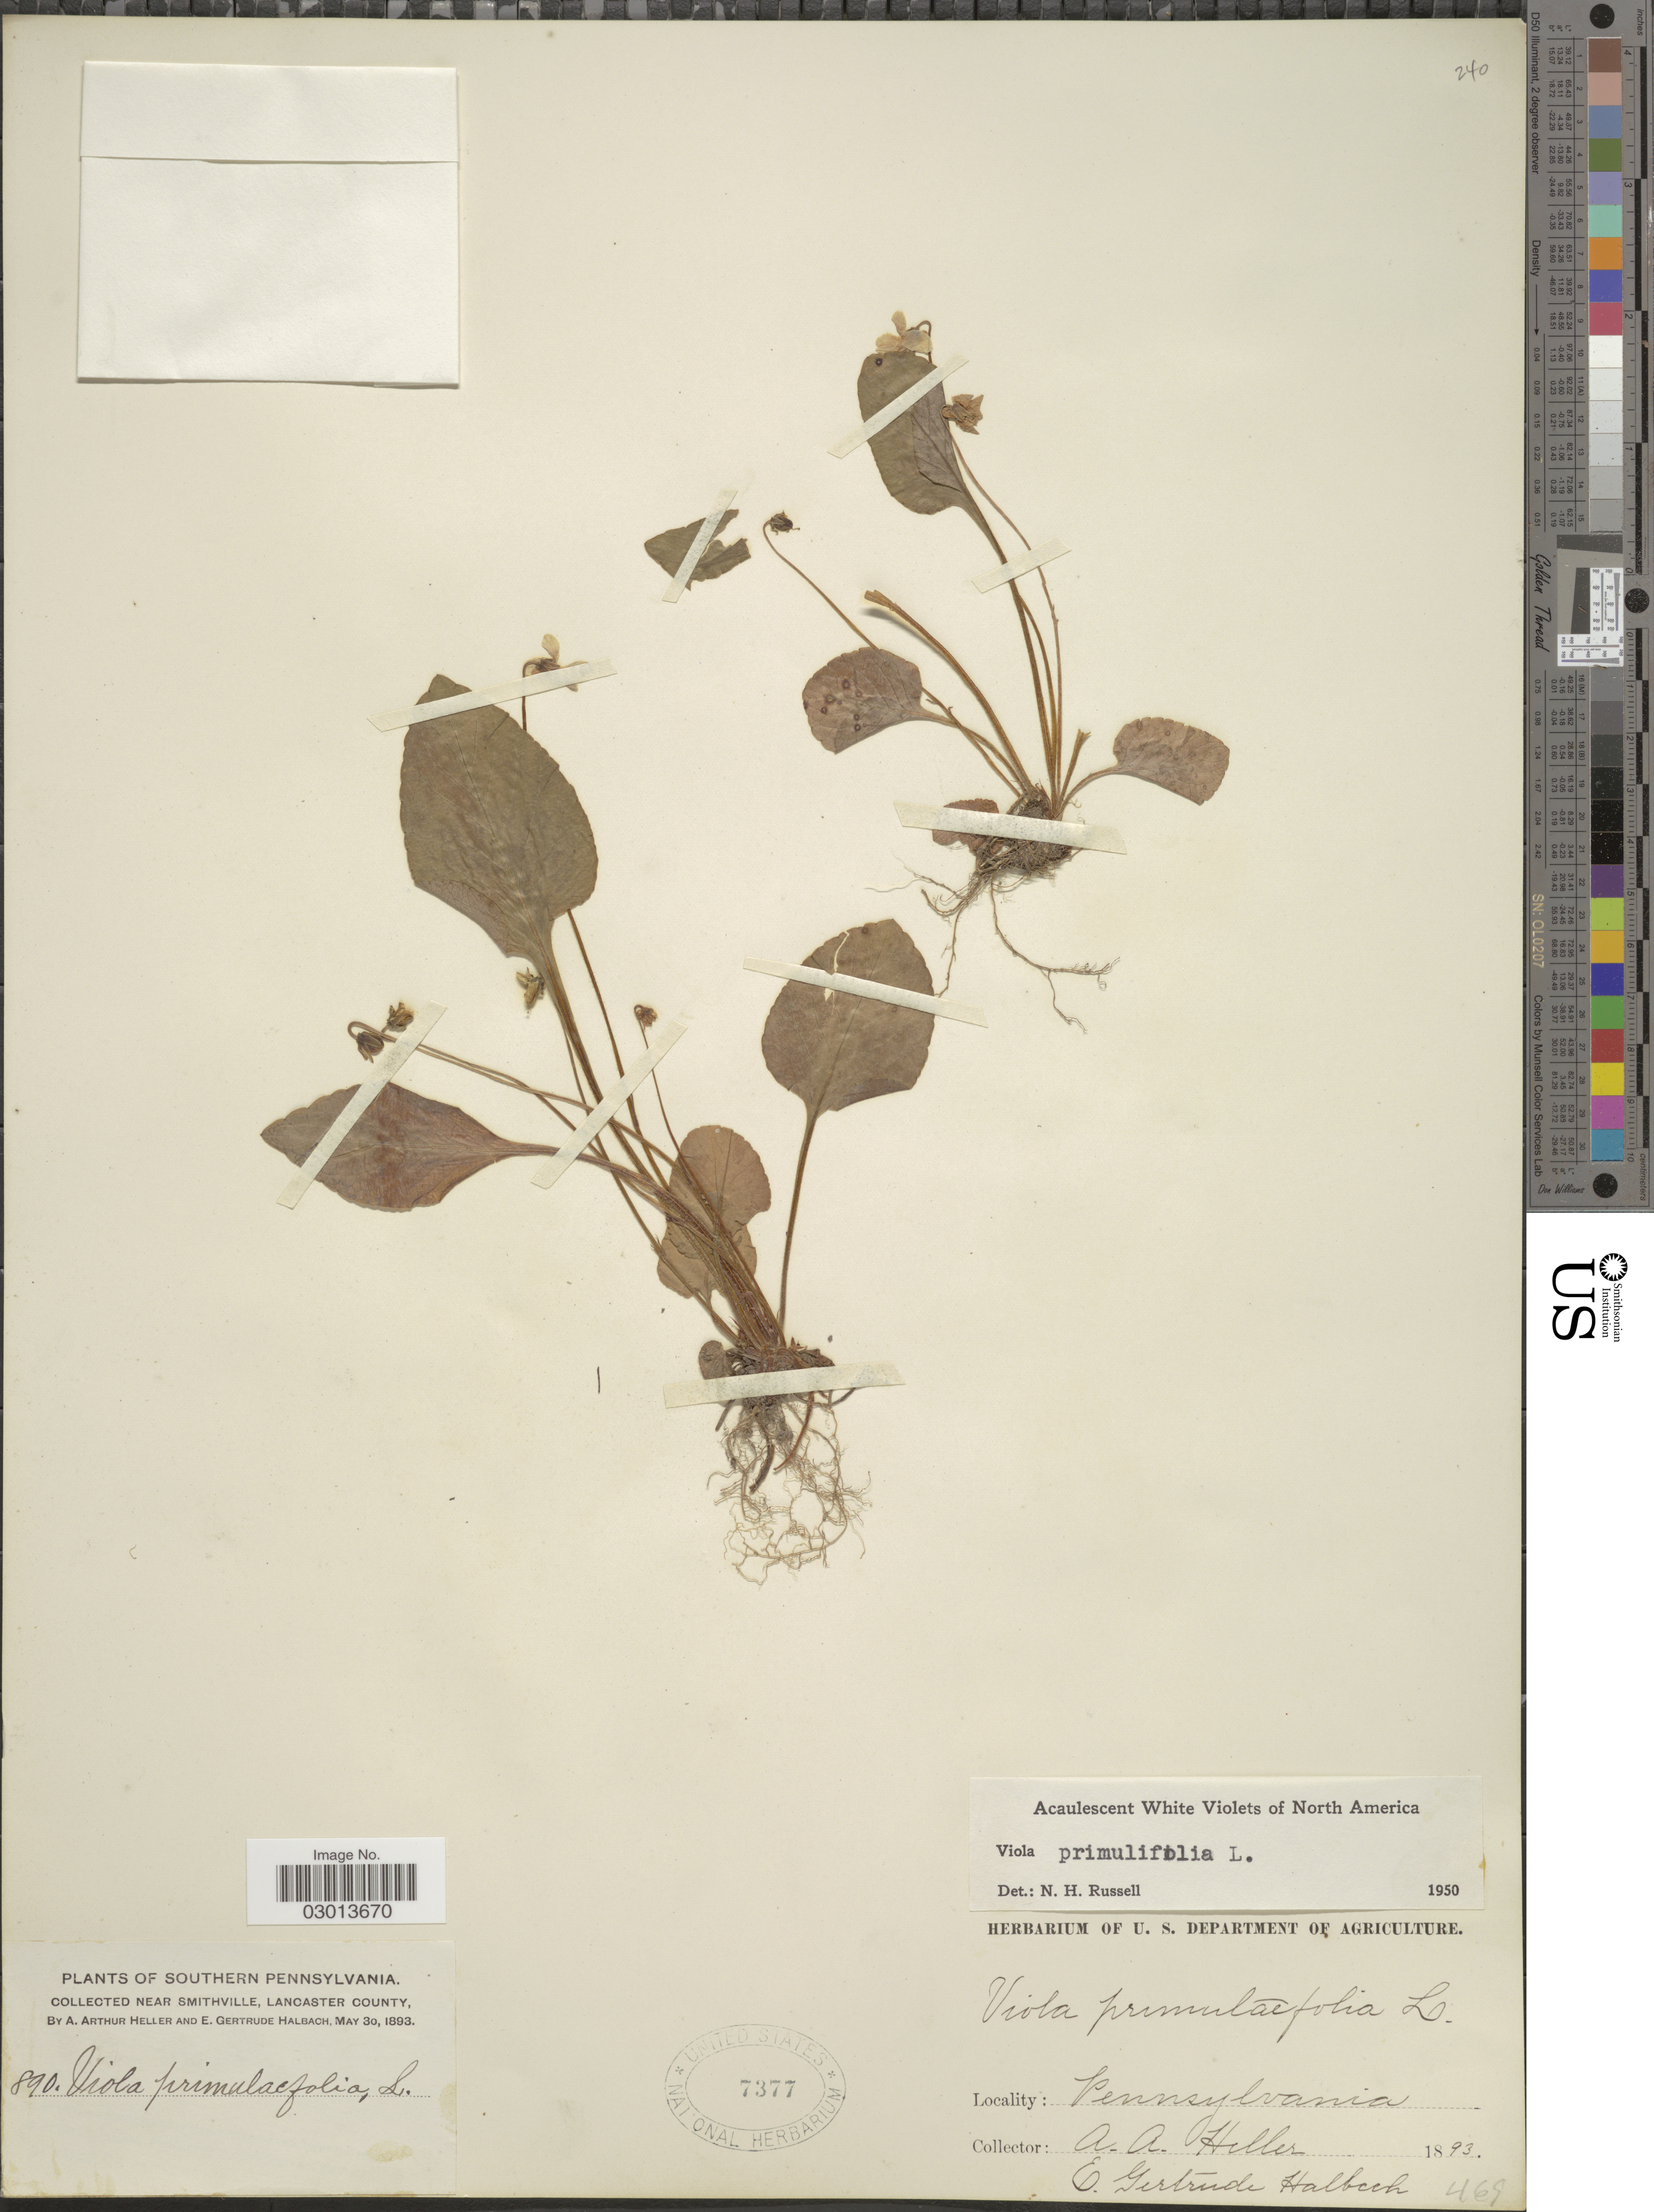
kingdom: Plantae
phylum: Tracheophyta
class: Magnoliopsida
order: Malpighiales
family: Violaceae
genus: Viola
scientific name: Viola primulifolia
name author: L.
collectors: A. A. Heller & E. G. Heller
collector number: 890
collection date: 1893-05-30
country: United States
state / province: Pennsylvania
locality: Southern Pennsylvania. Near Smithville, Lancaster County.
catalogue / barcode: US 7377